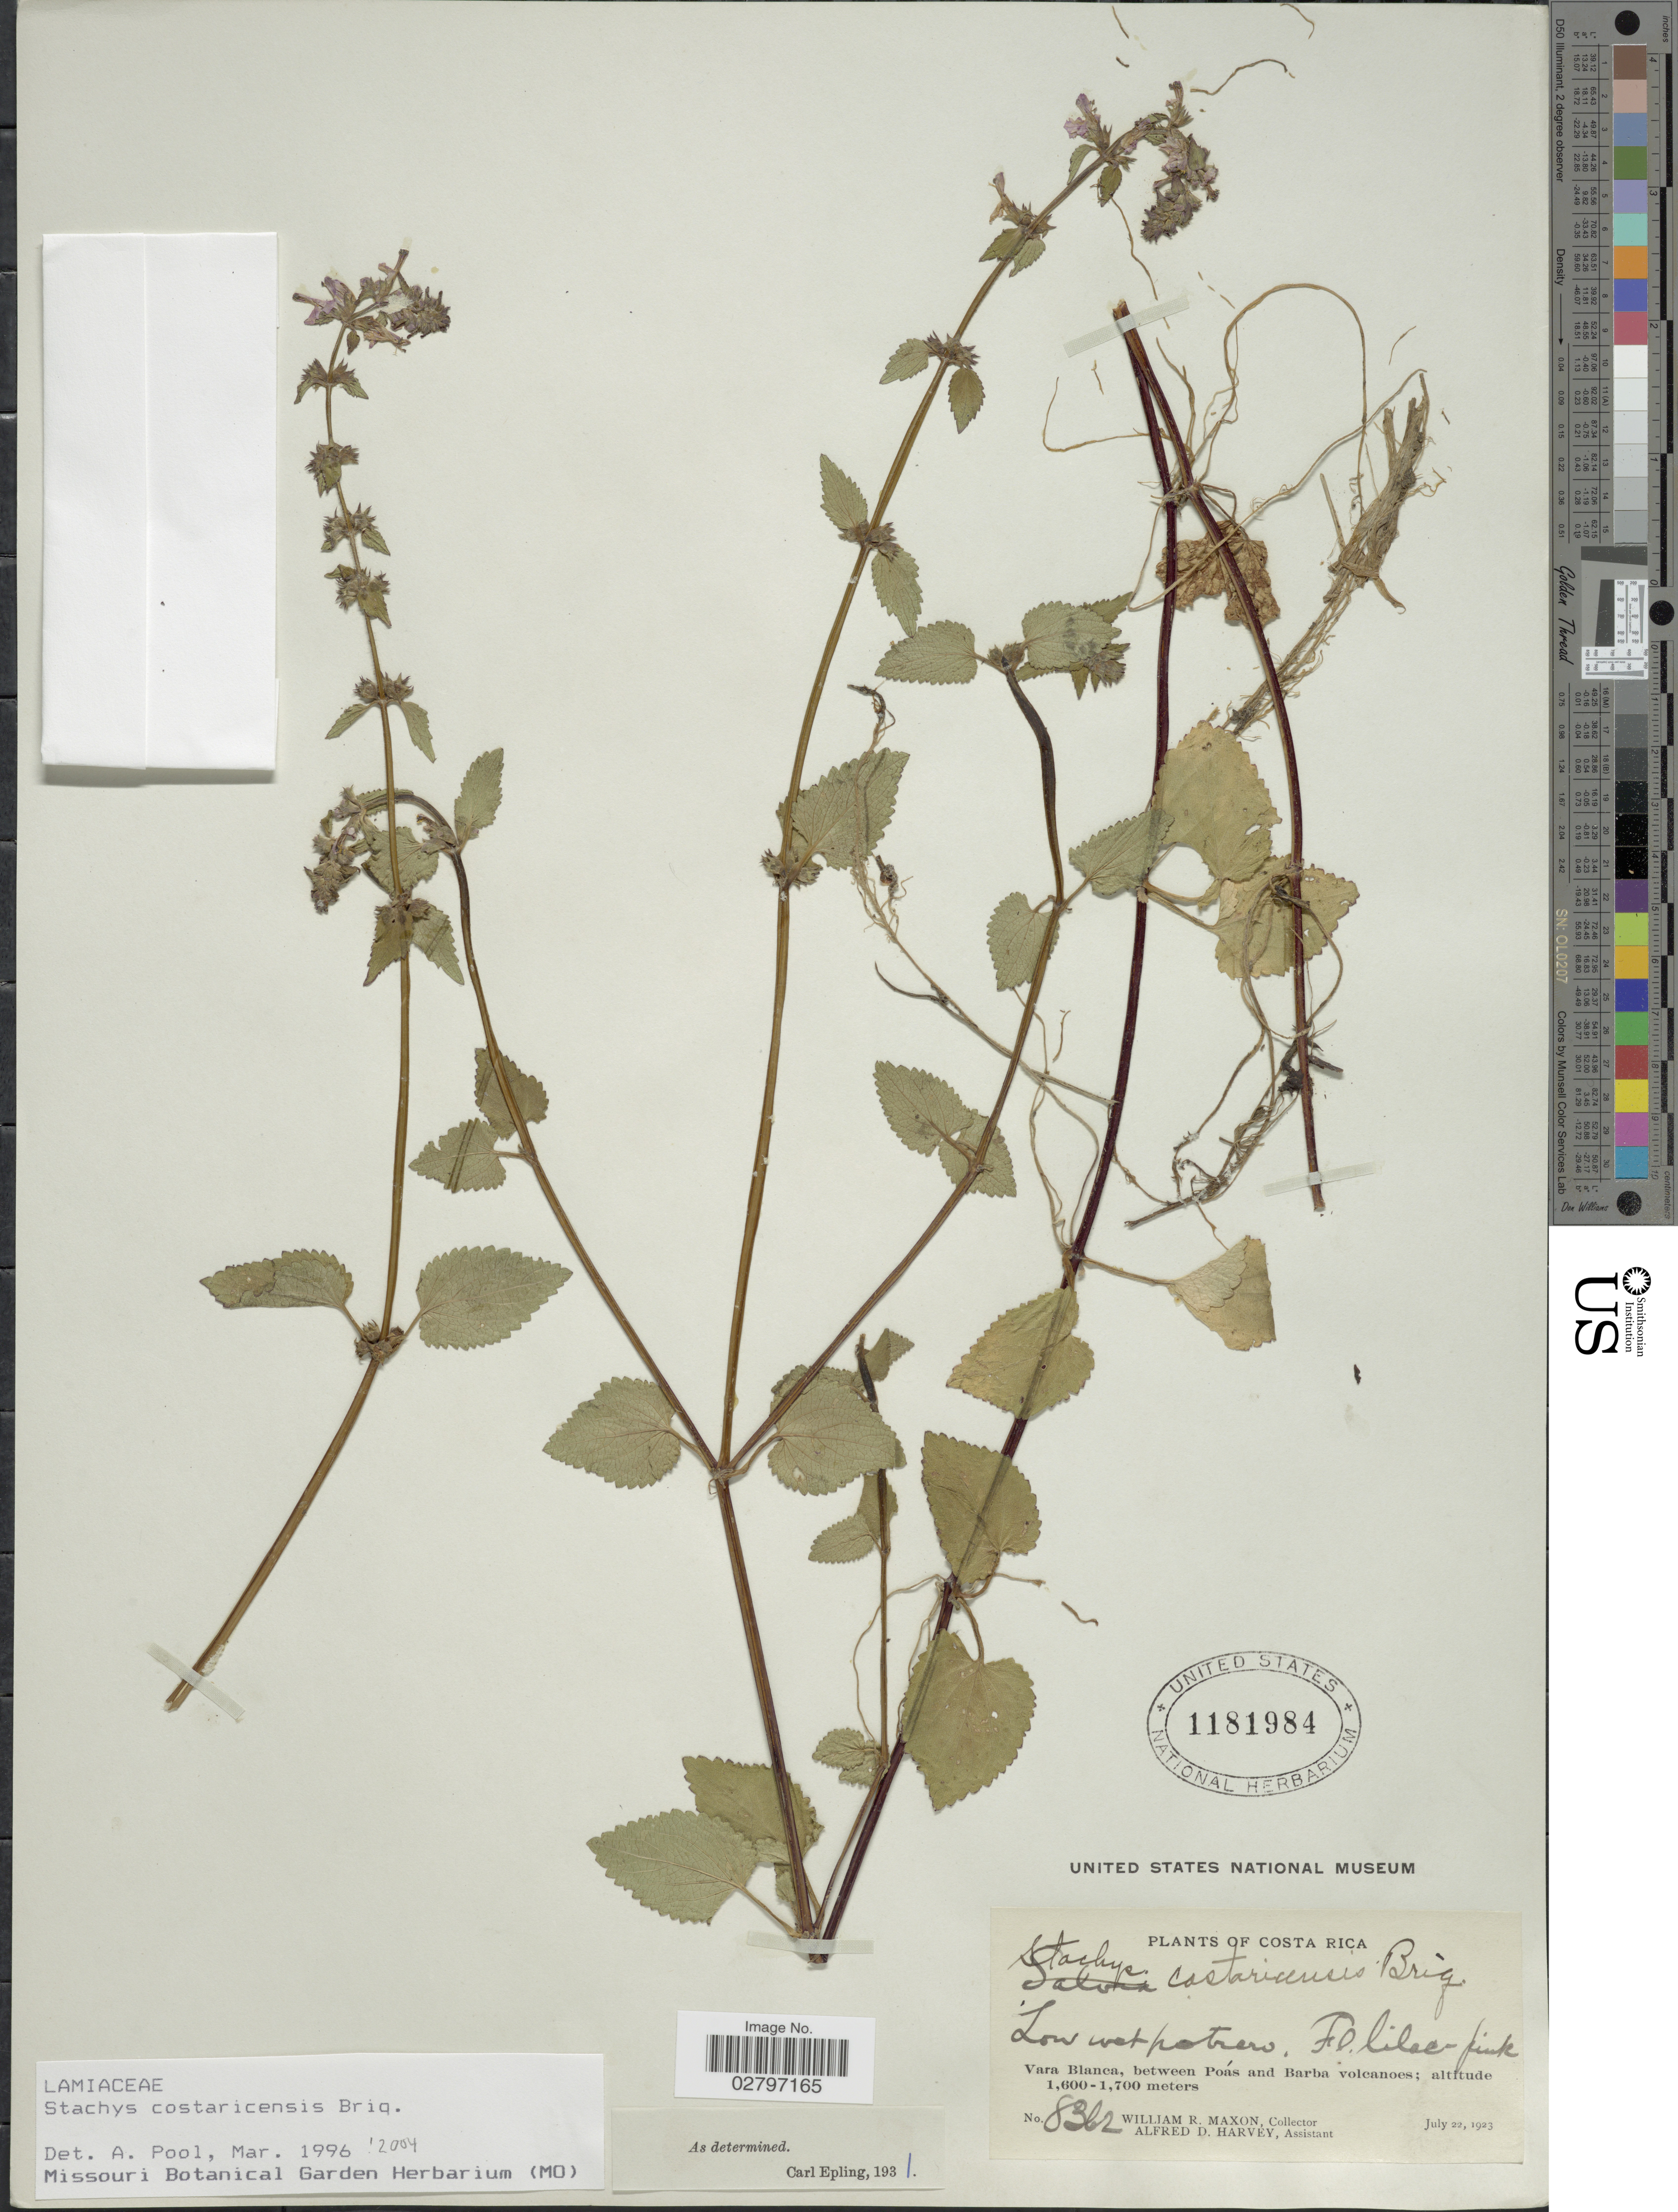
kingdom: Plantae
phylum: Tracheophyta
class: Magnoliopsida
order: Lamiales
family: Lamiaceae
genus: Stachys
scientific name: Stachys costaricensis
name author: Briq.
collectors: W. R. Maxon & A. D. Harvey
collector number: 8362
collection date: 1923-07-22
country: Costa Rica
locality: Vara Blanca, between Poás and Barba volcanoes.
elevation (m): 1600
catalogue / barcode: US 1181984